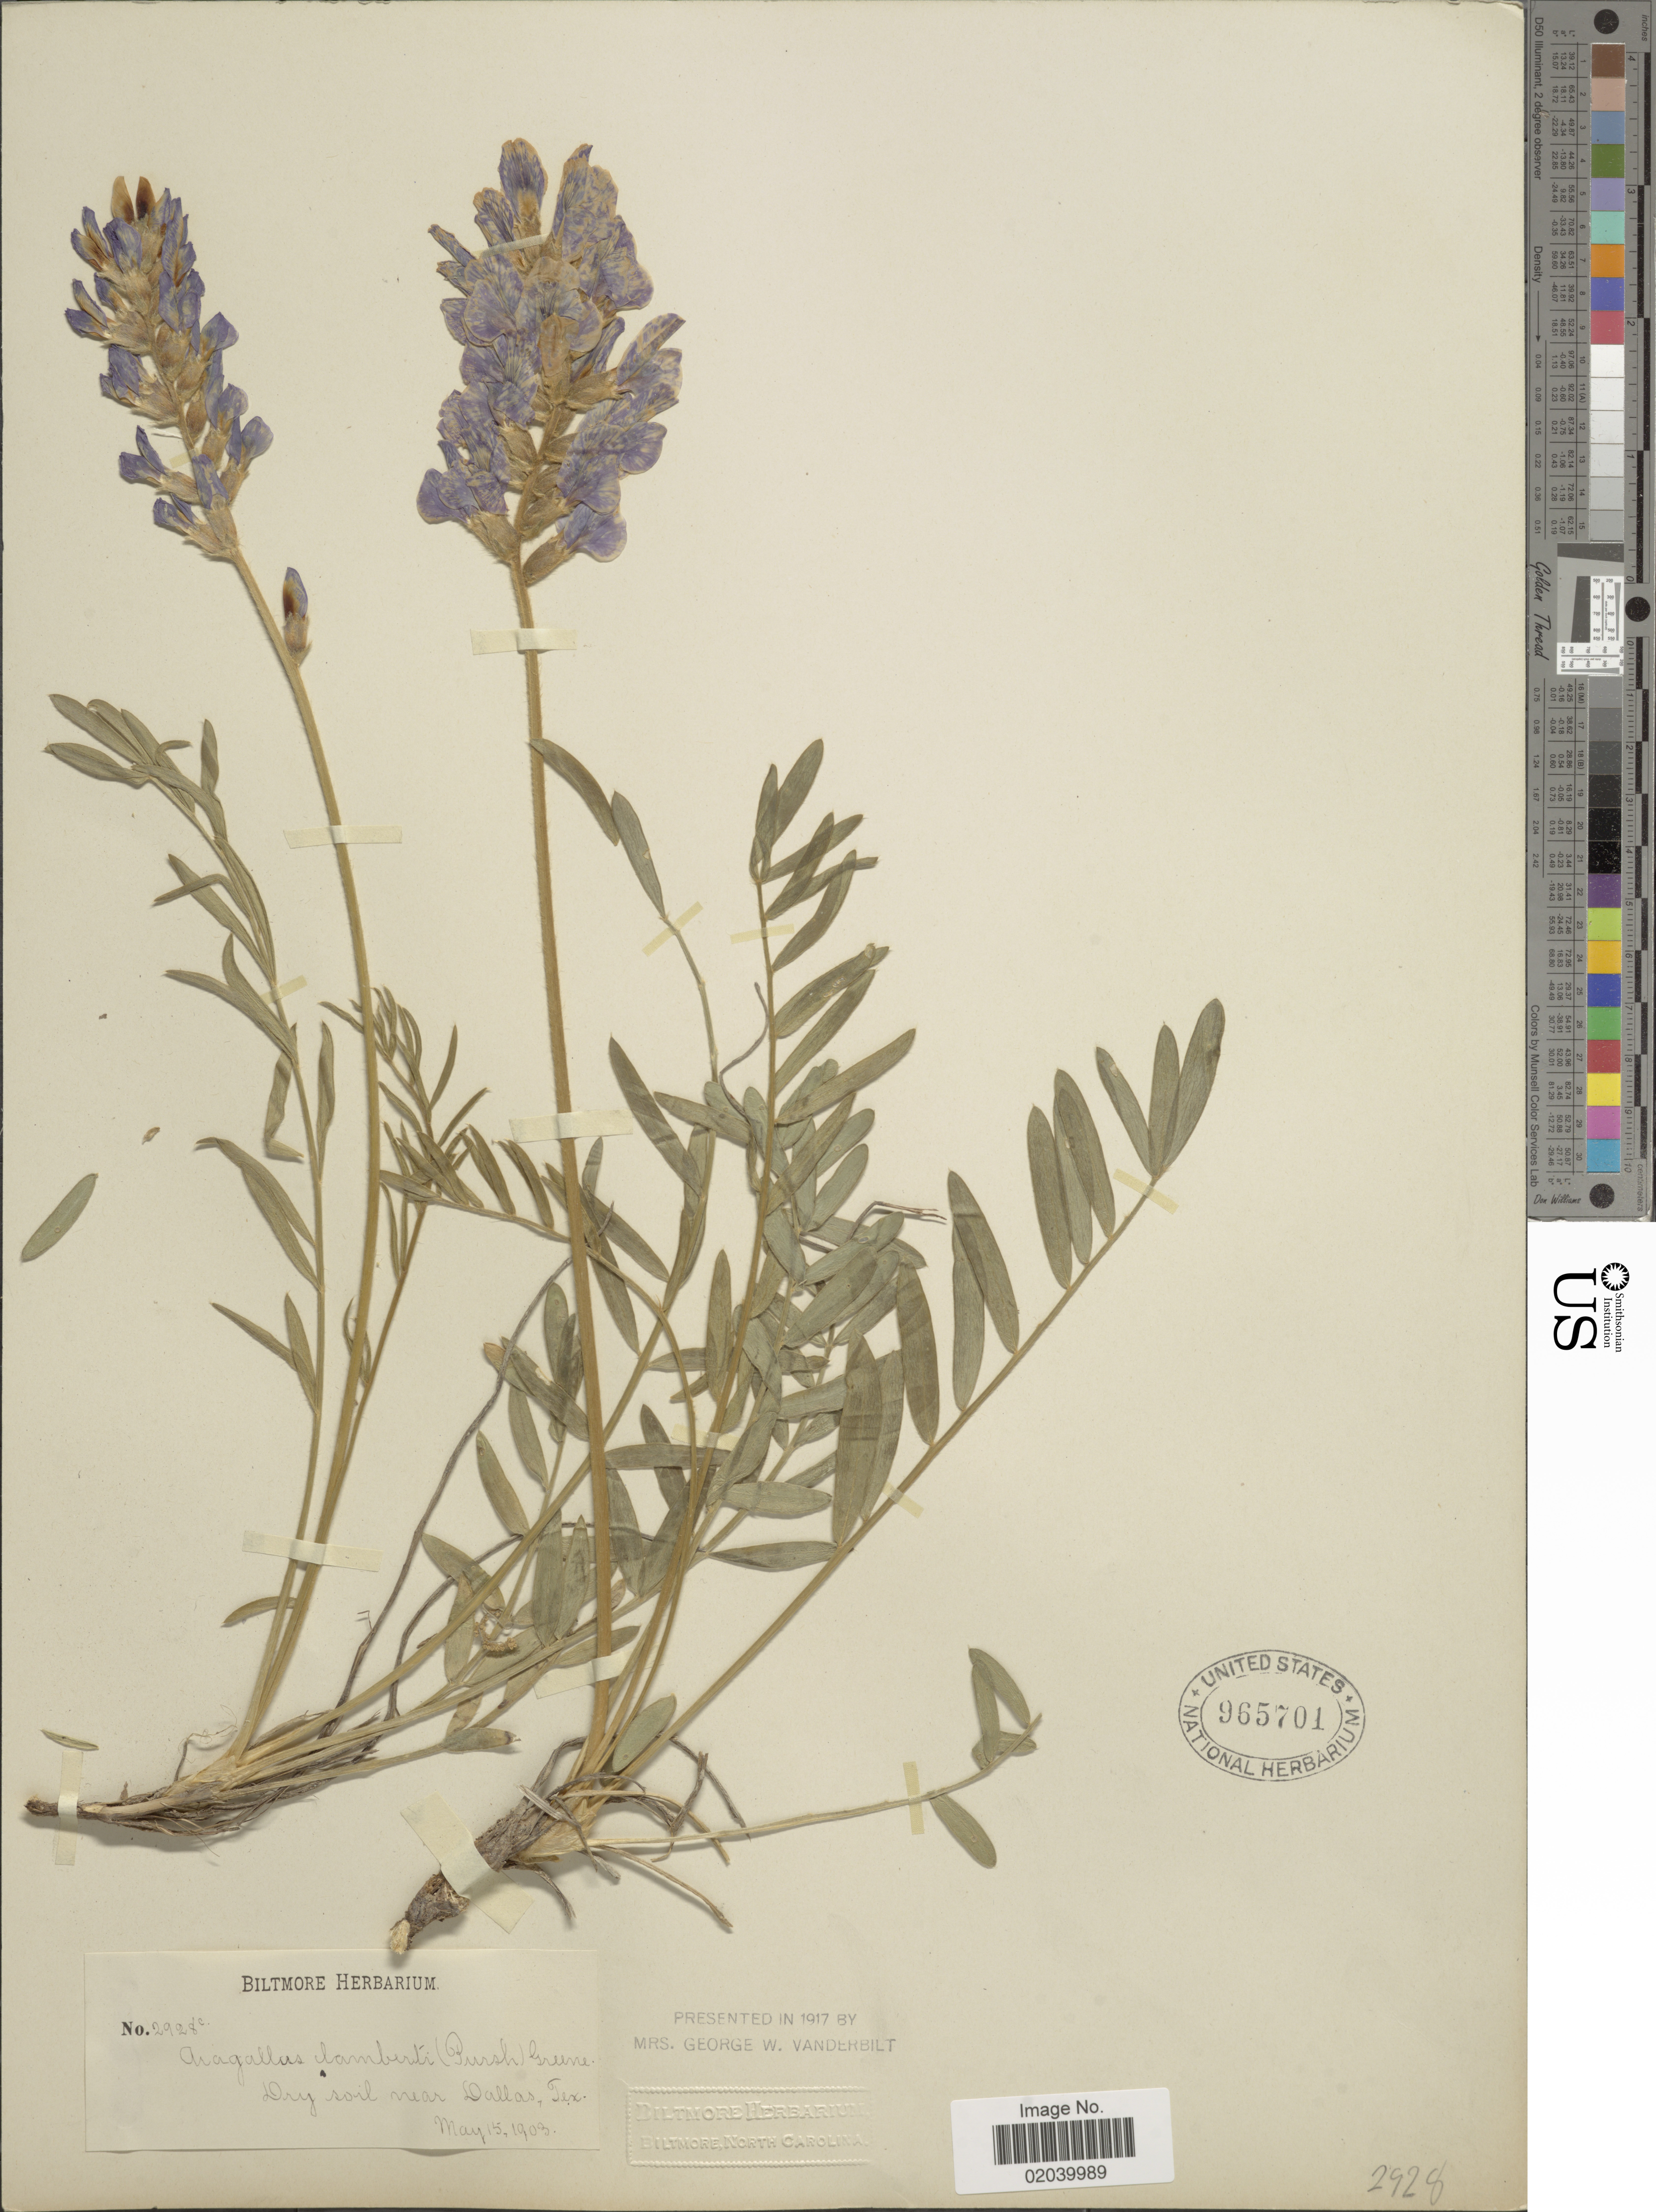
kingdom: Plantae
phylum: Tracheophyta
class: Magnoliopsida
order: Fabales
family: Fabaceae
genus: Oxytropis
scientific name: Oxytropis lambertii var. articulata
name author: (Greene) Barneby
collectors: ex herb. Biltmore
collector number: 2928c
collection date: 1903-05-15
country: United States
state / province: Texas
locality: Near Dallas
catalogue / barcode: US 965701